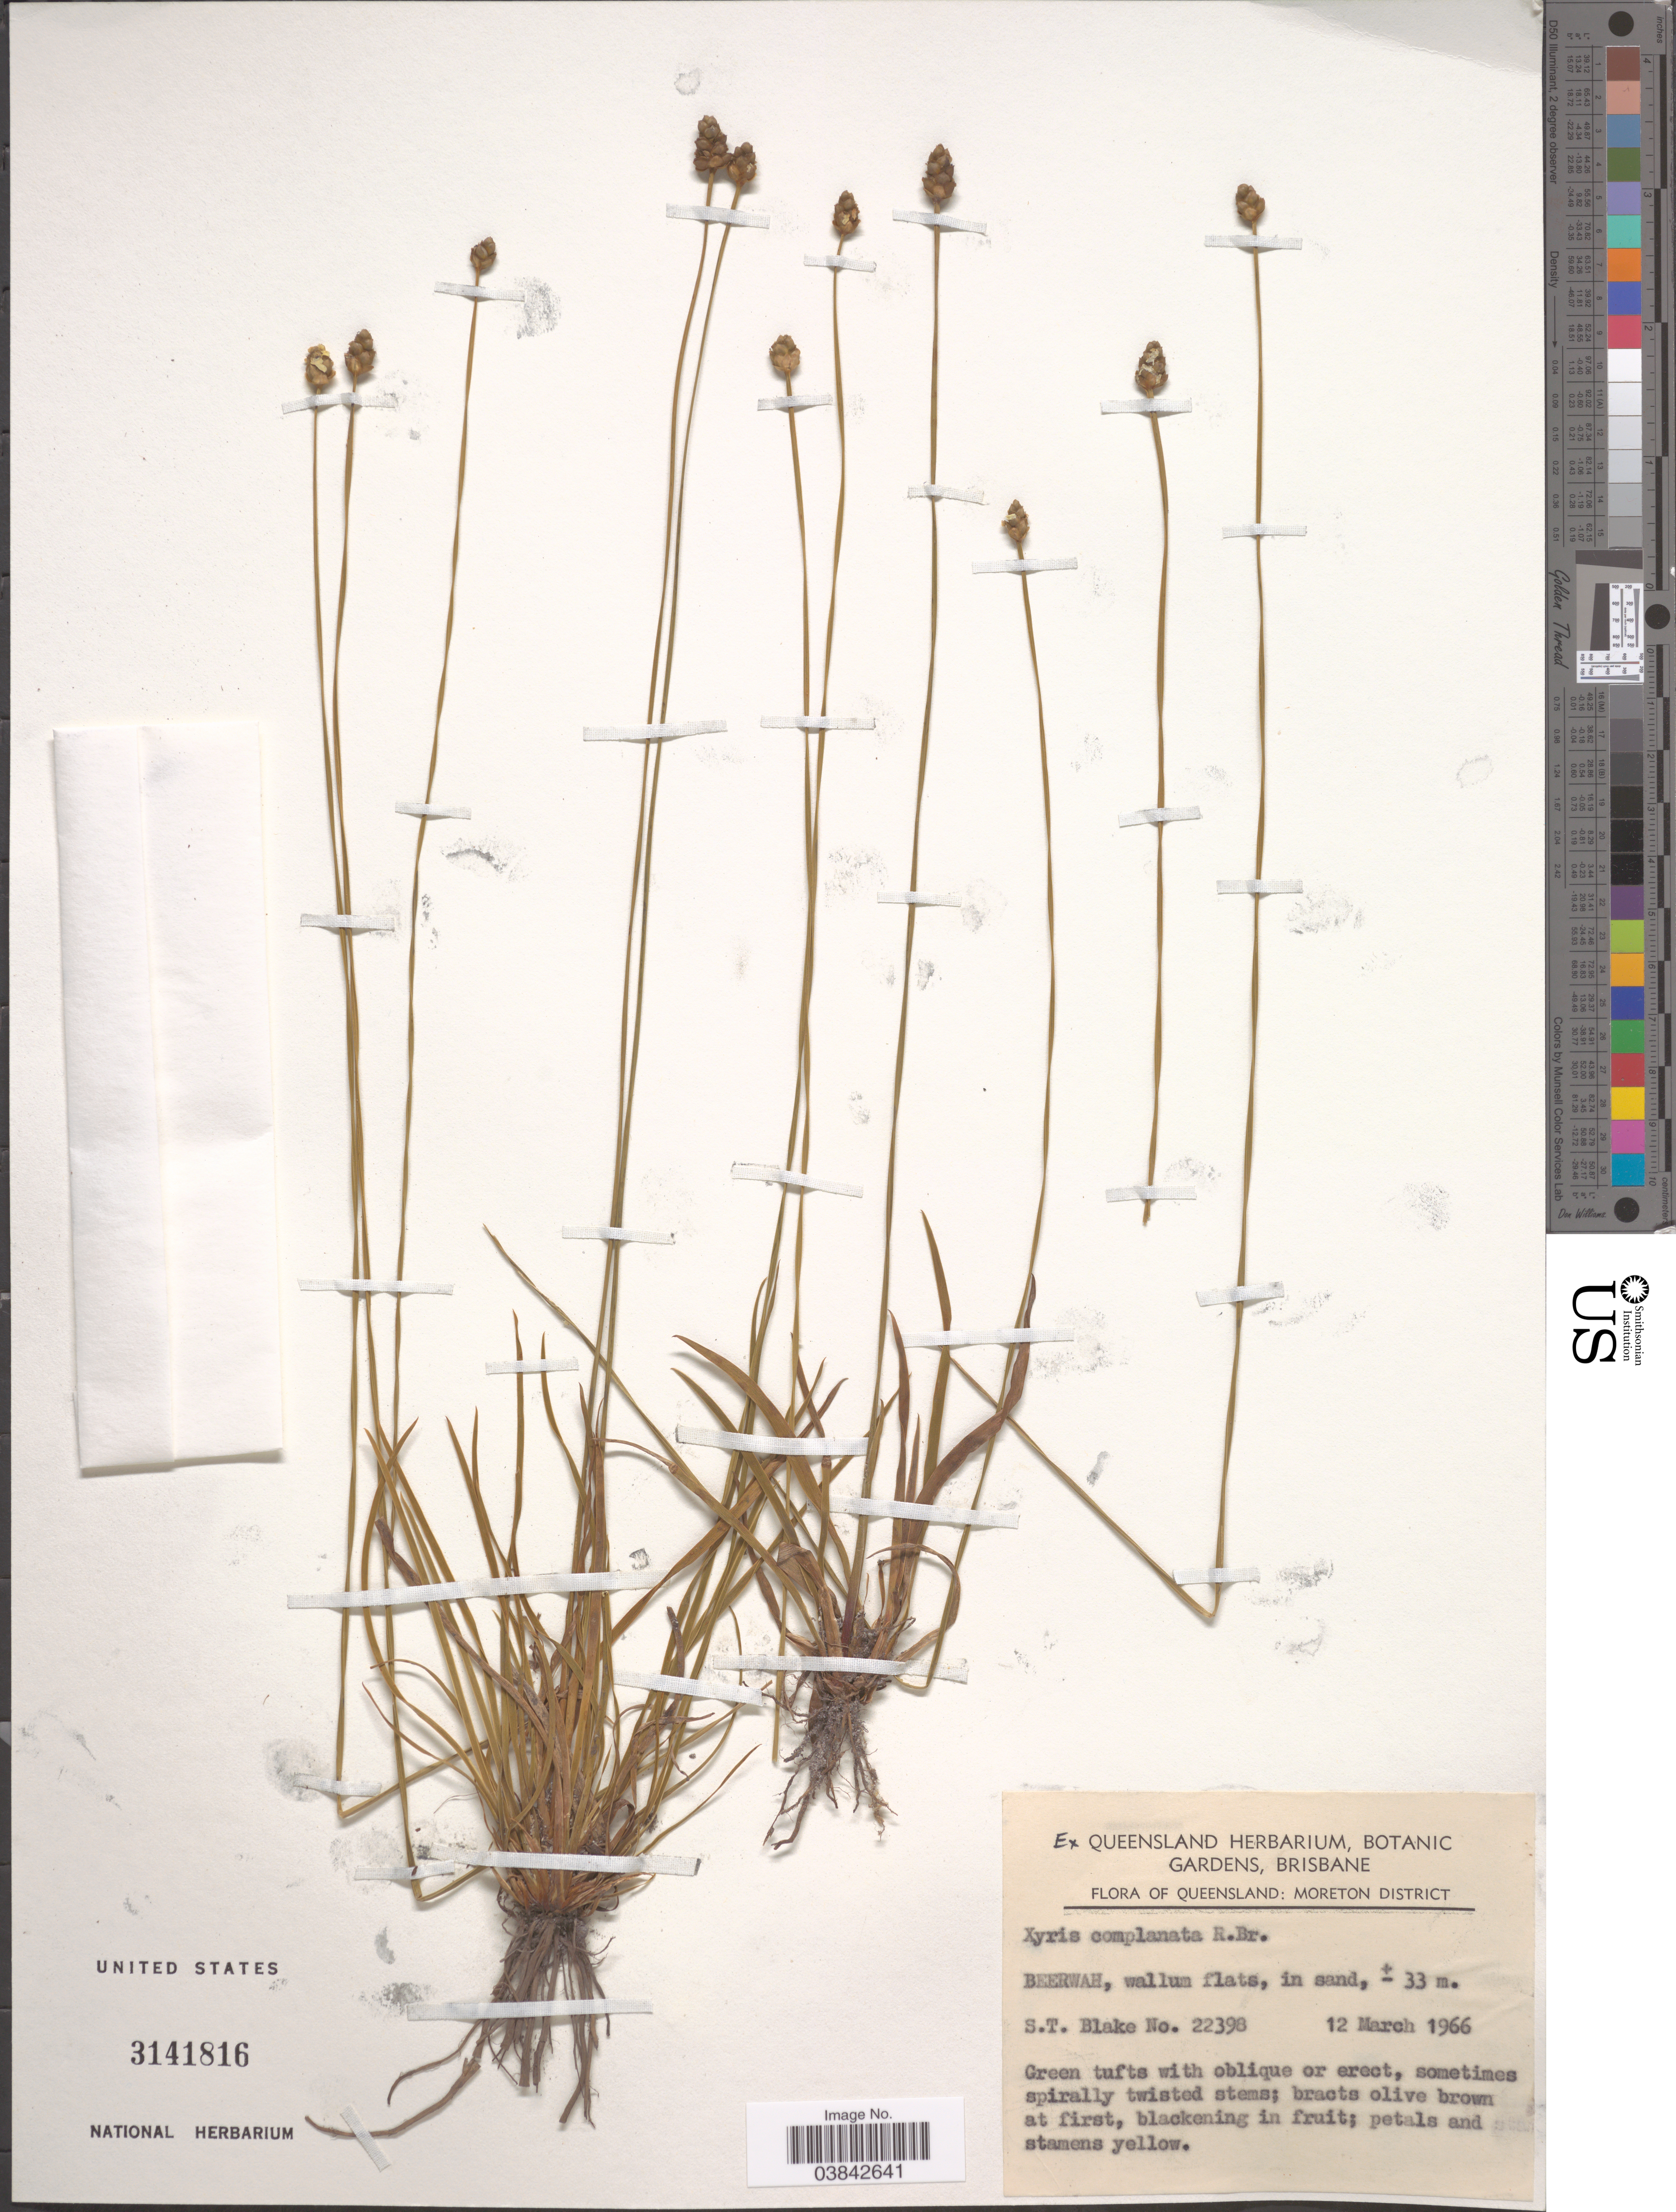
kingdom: Plantae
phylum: Tracheophyta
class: Liliopsida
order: Poales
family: Xyridaceae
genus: Xyris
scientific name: Xyris complanata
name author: R. Br.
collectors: S. T. Blake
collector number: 22398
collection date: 1966-03-12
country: Australia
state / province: Queensland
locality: Beerwah.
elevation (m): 33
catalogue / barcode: US 3141816